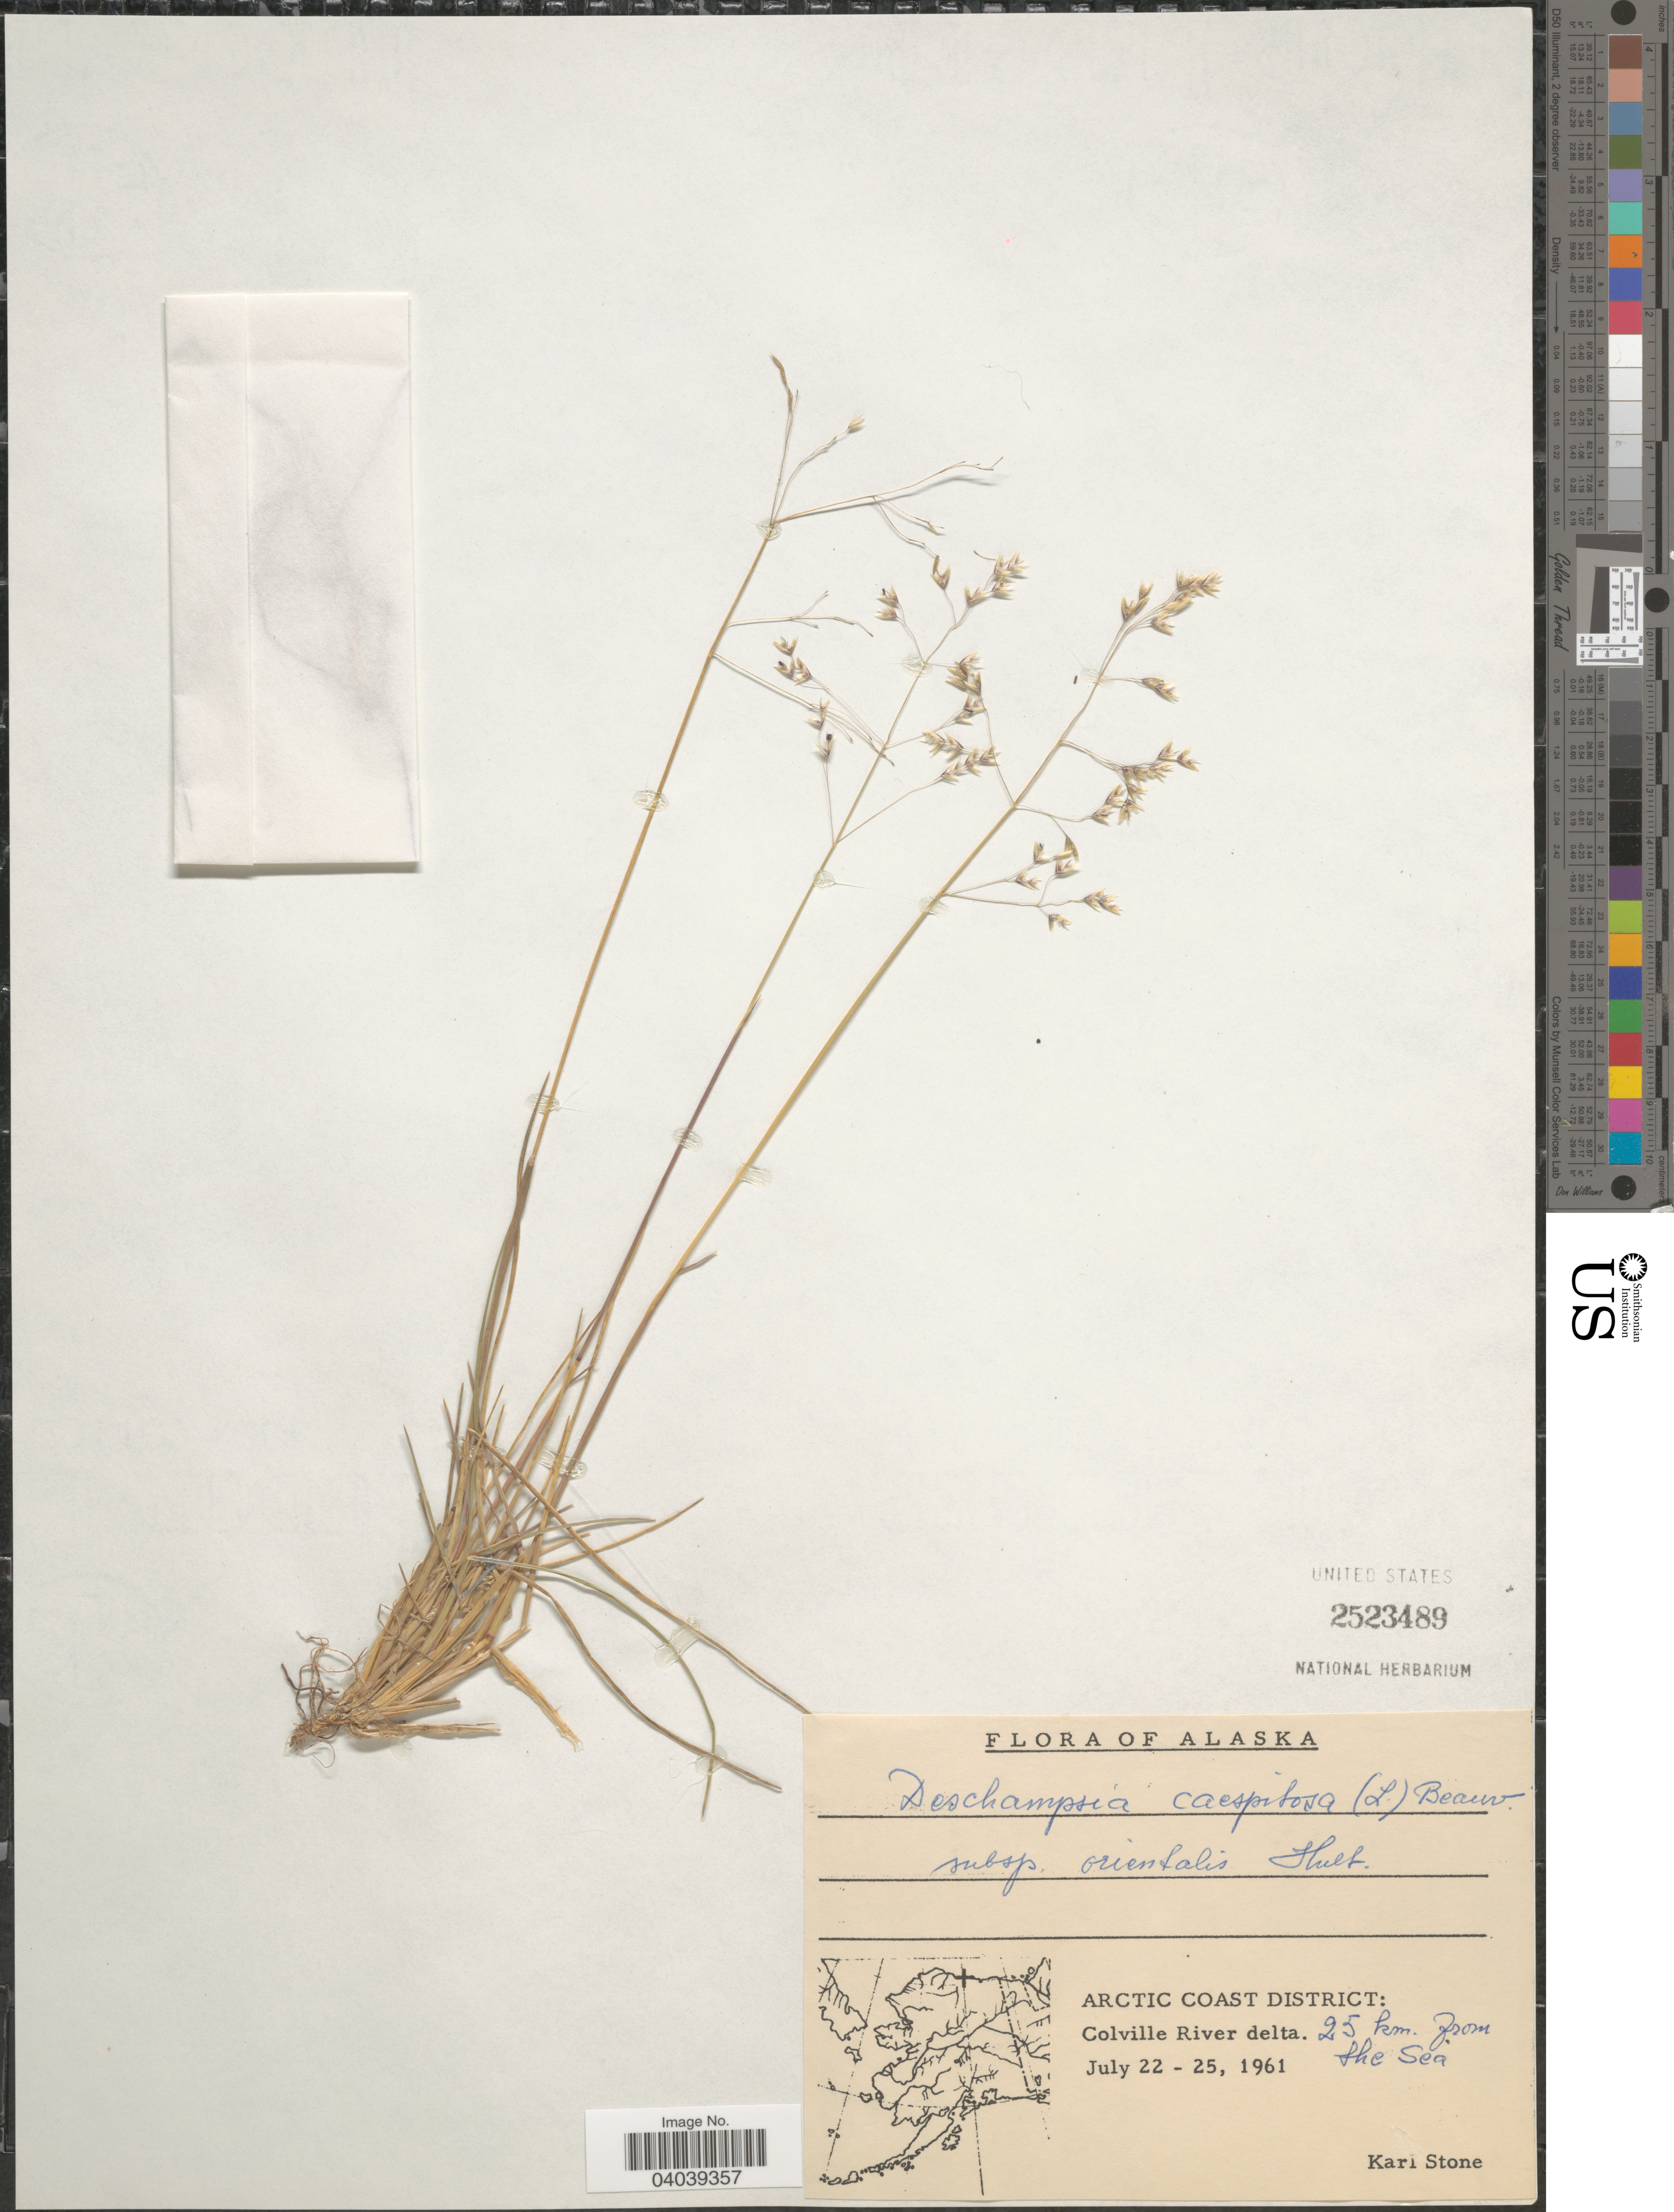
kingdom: Plantae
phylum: Tracheophyta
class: Liliopsida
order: Poales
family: Poaceae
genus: Deschampsia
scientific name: Deschampsia cespitosa subsp. orientalis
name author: Hultén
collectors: K. Stone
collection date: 1961-07-22/1961-07-25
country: United States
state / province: Alaska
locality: Arctic Coast District: Colville River delta. 25 km from the Sea.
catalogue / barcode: US 2423489